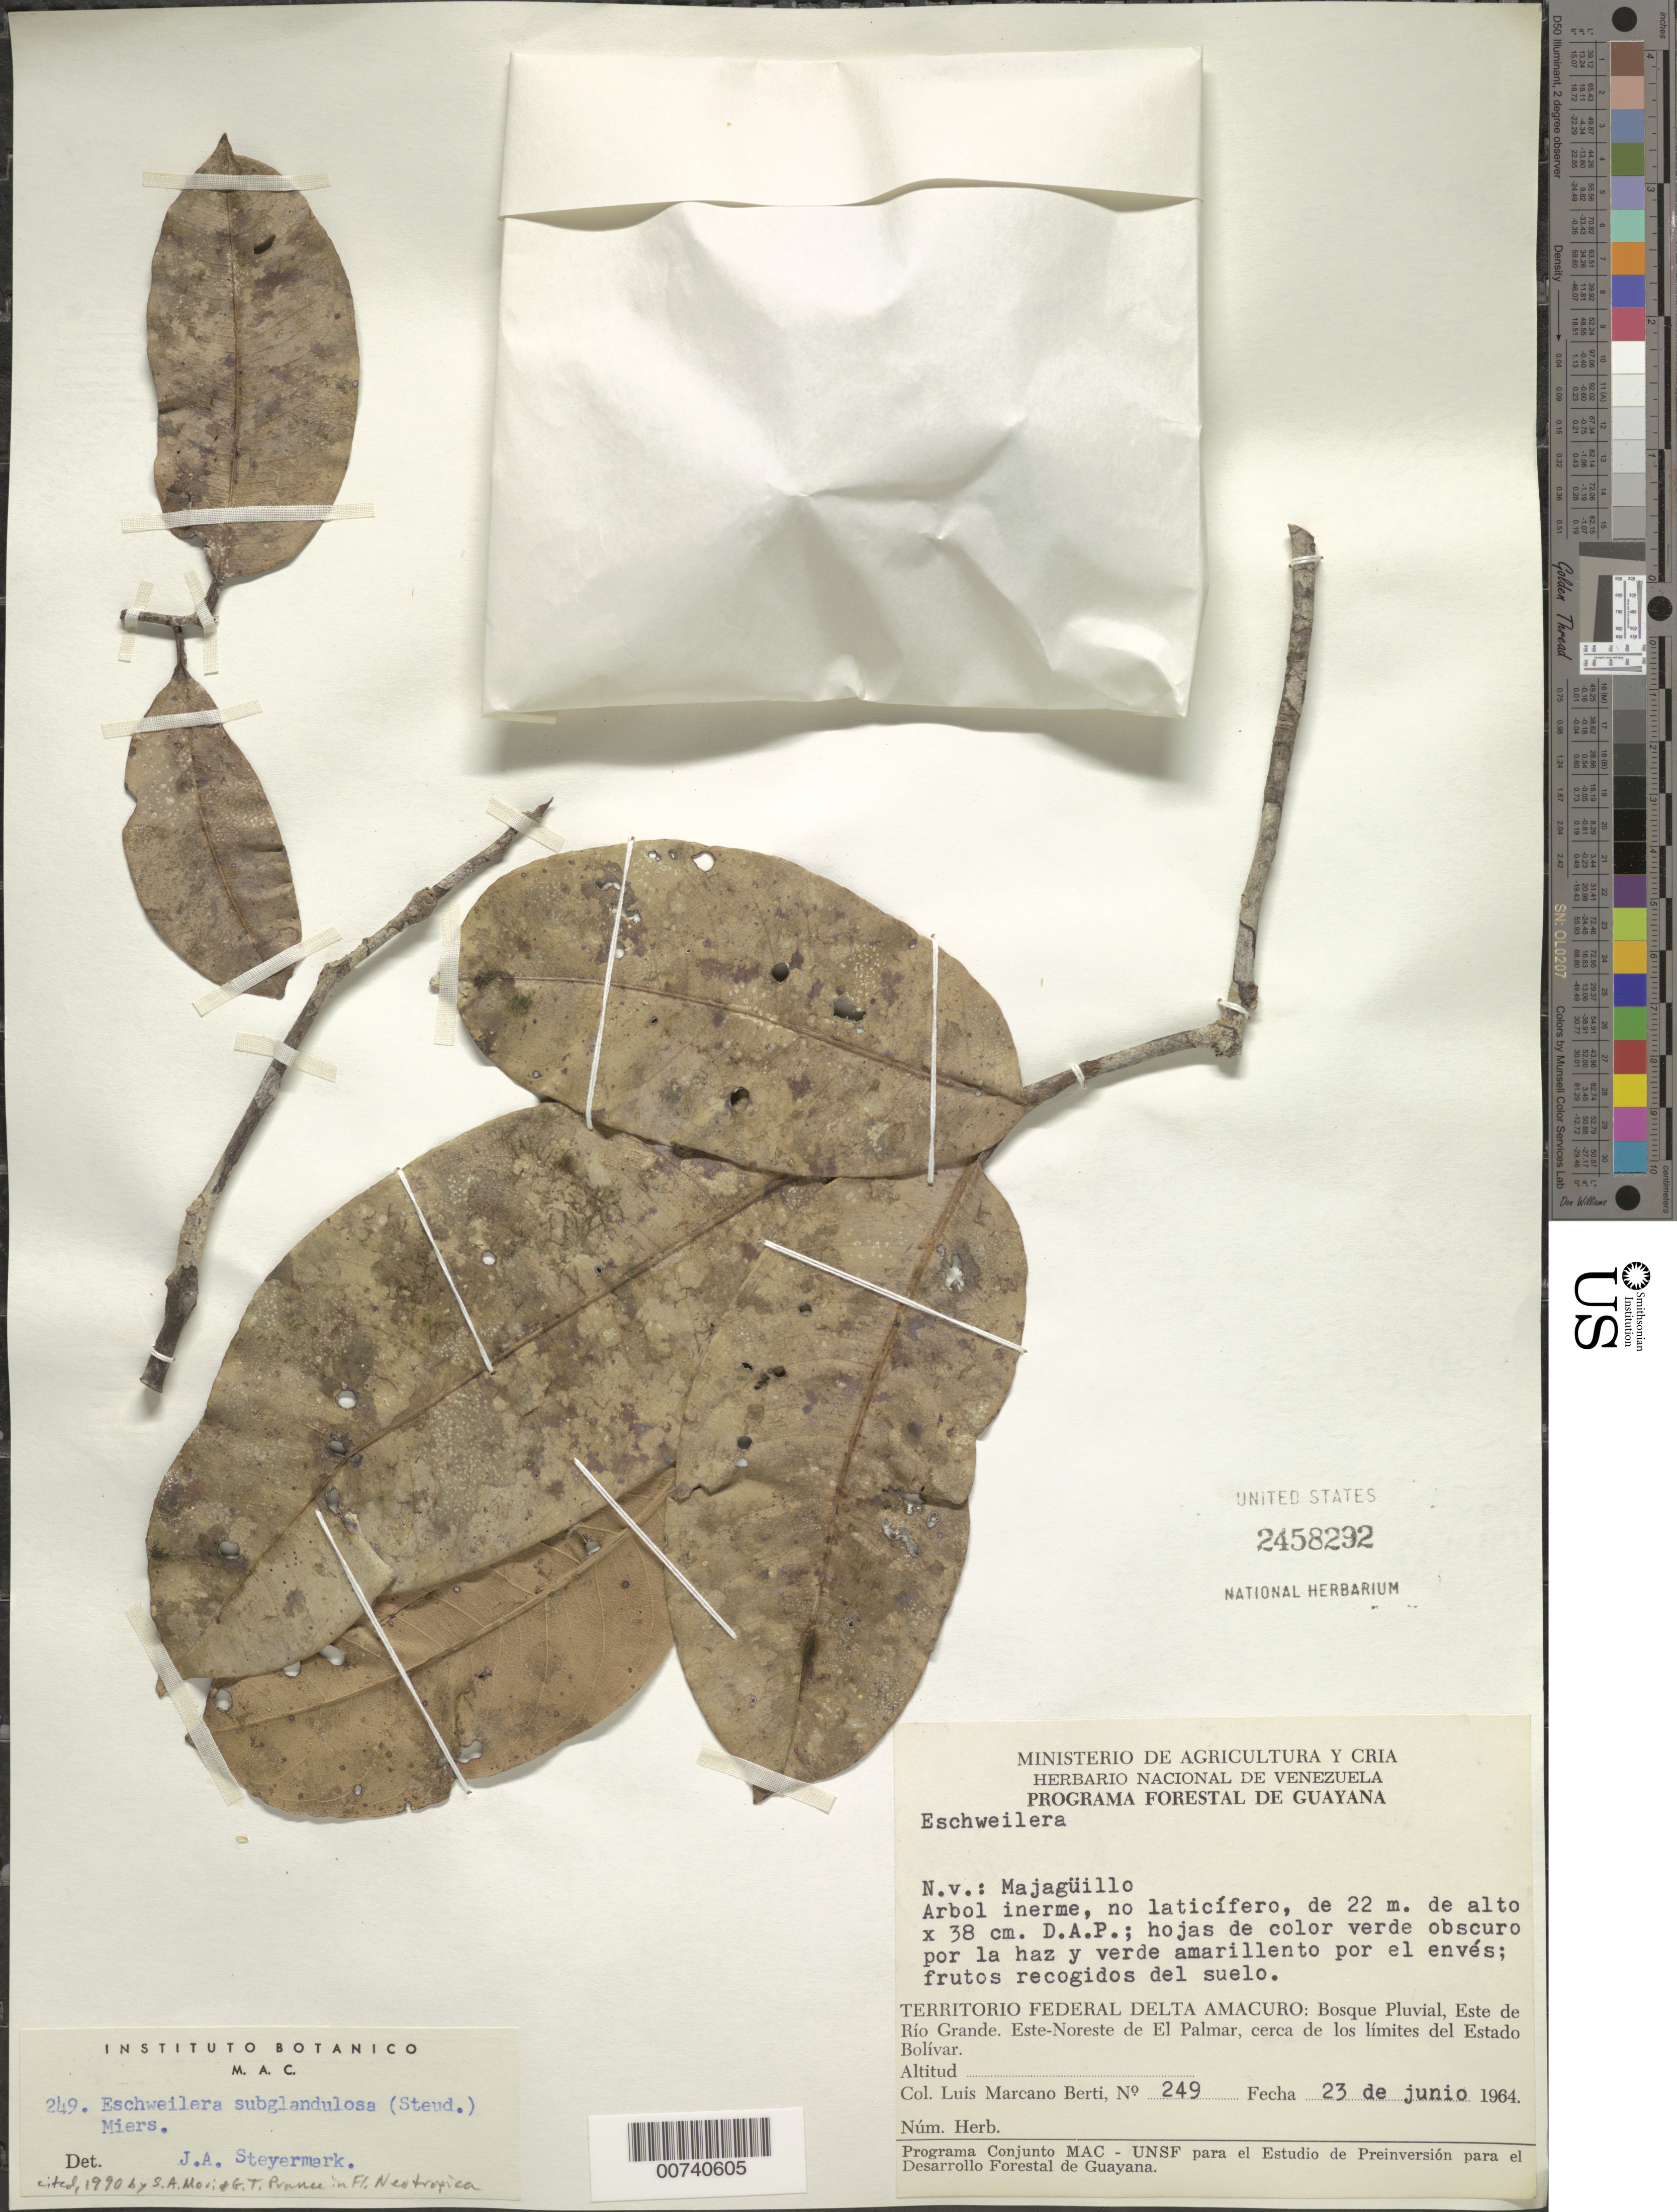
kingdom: Plantae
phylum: Tracheophyta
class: Magnoliopsida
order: Ericales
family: Lecythidaceae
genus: Eschweilera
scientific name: Eschweilera subglandulosa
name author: (Steud. ex Berg) Miers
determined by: Mori, Scott A.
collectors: L. Marcano-Berti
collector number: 249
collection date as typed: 23-Jun-64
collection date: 1964-06-23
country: Venezuela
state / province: Delta Amacuro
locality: Este de Río Grande, ENE de El Palmar, cerca de los limites del Estado Bolívar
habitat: Bosque pluvial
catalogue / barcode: US 2458292